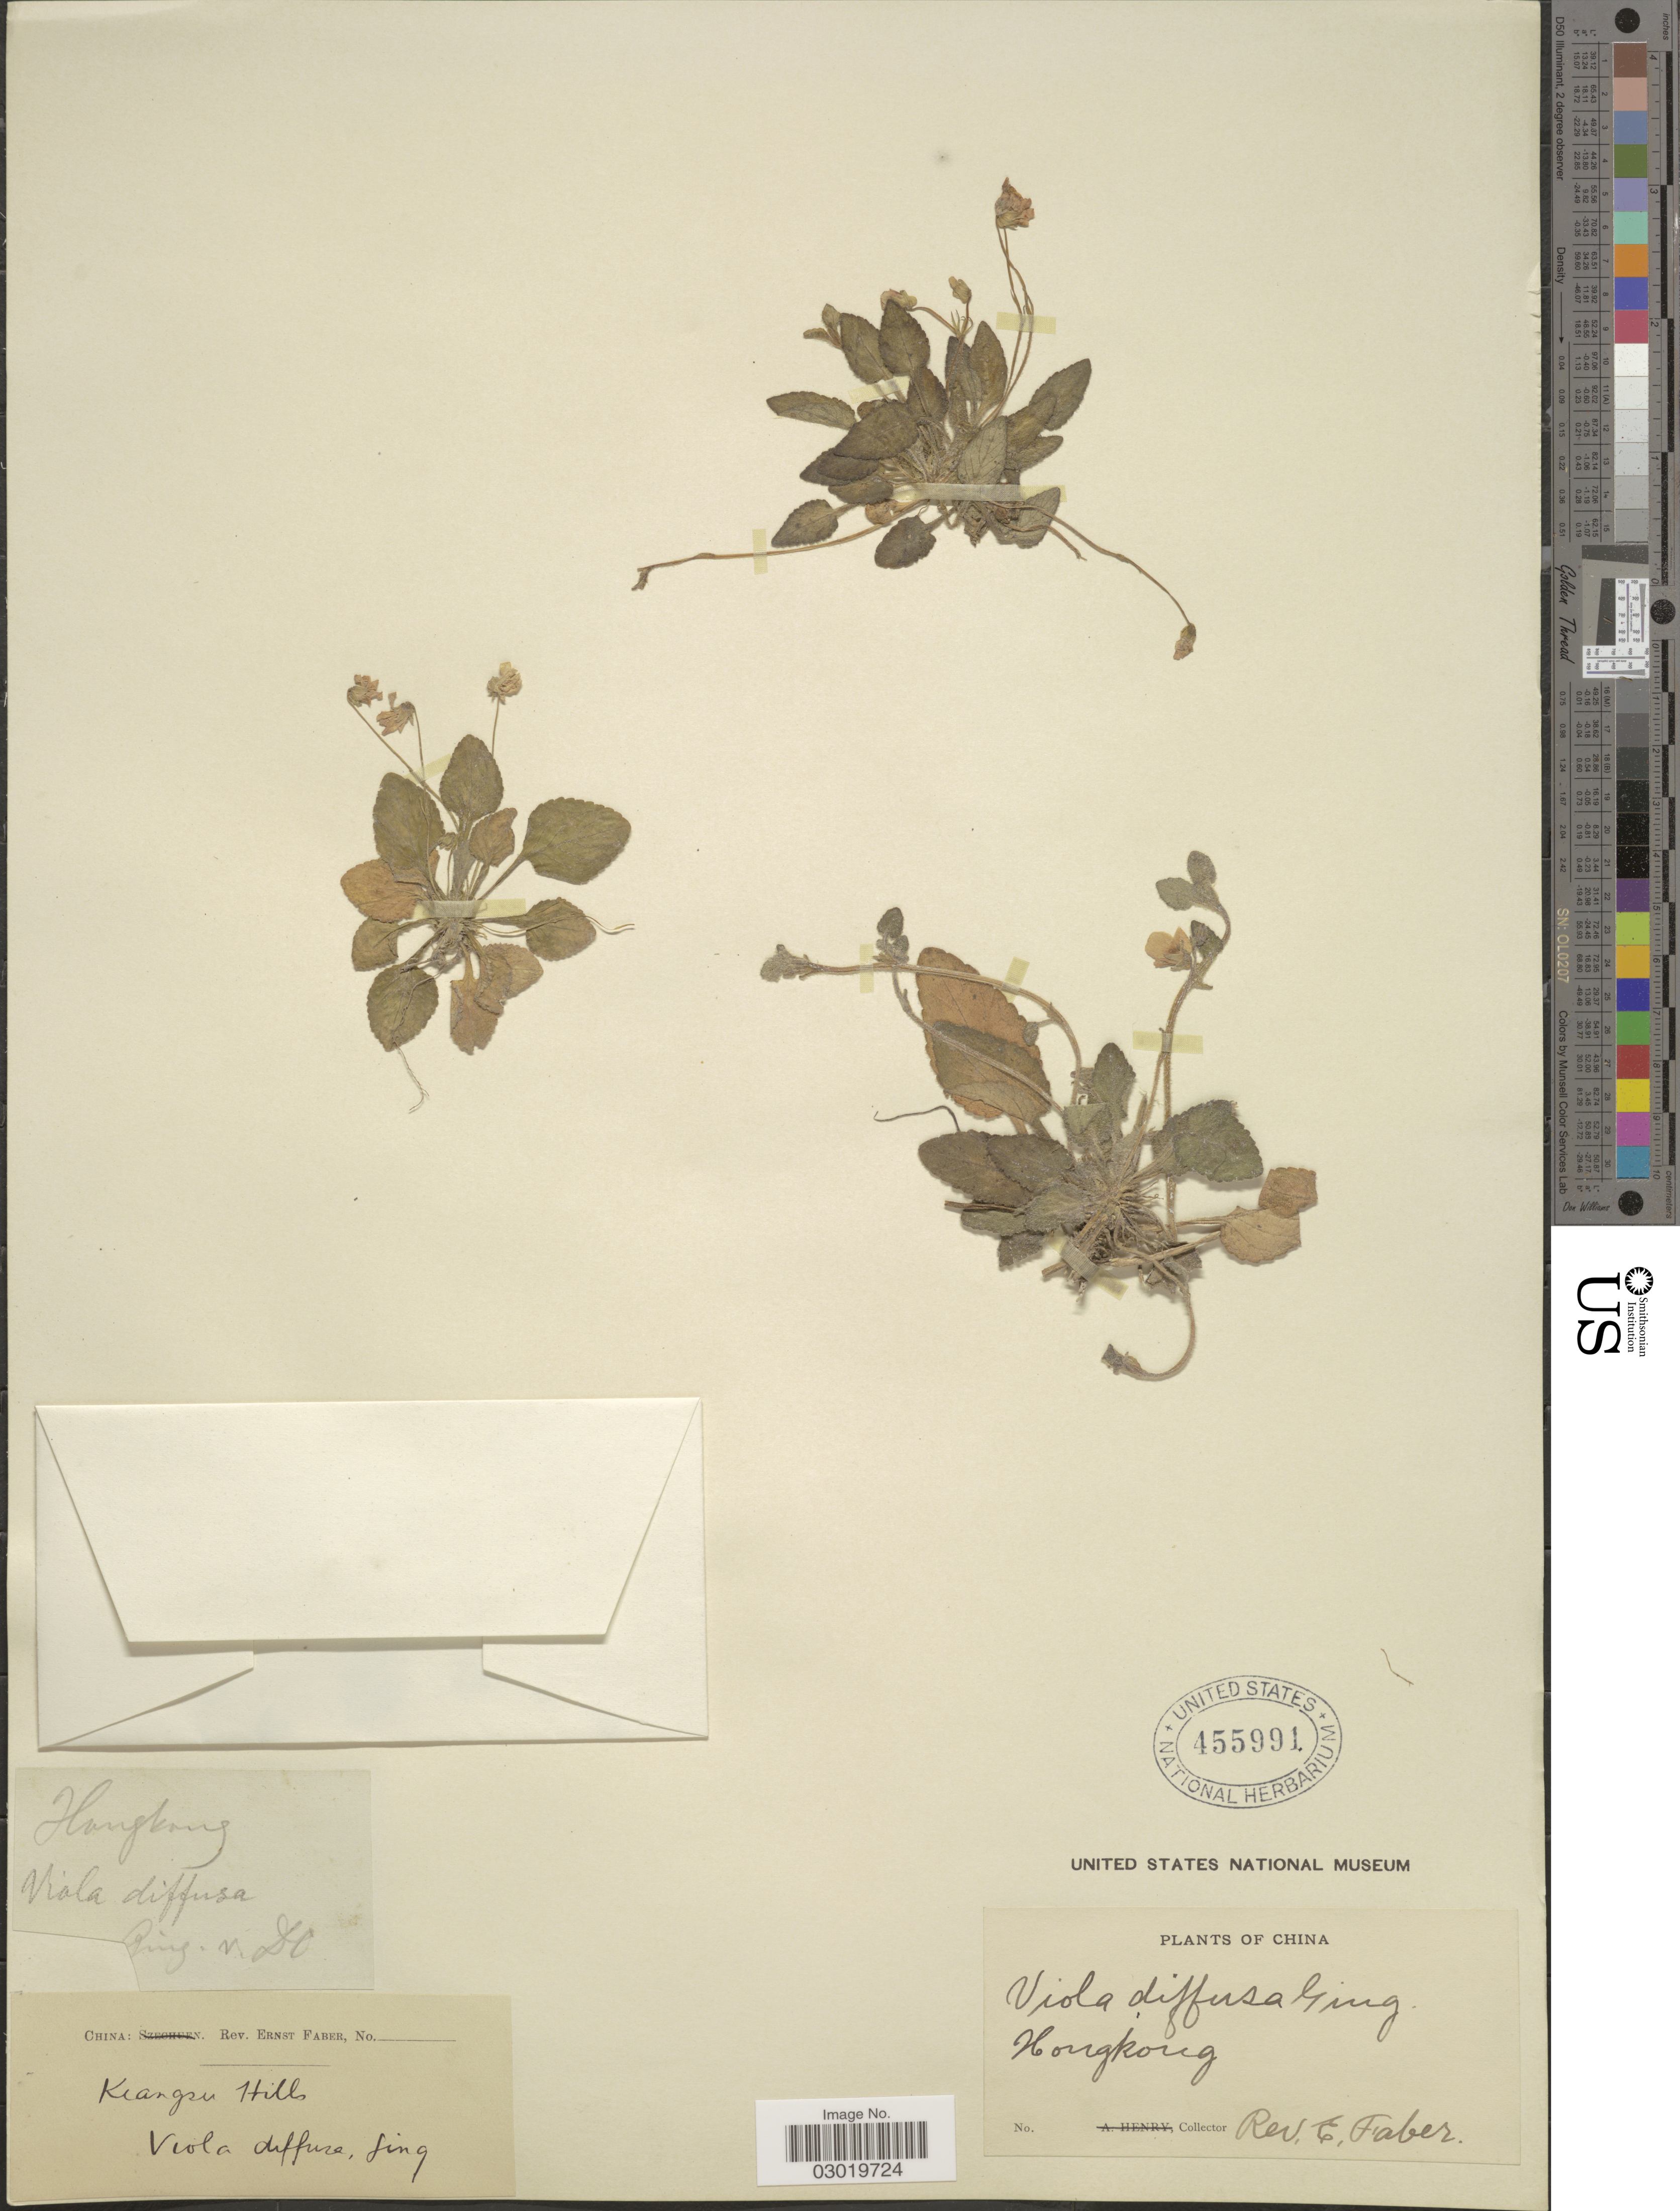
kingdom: Plantae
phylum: Tracheophyta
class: Magnoliopsida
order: Malpighiales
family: Violaceae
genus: Viola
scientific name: Viola diffusa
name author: Ging.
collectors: E. Faber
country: China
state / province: Hong Kong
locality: Hongkong. Kiangsu Hills.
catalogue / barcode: US 455991